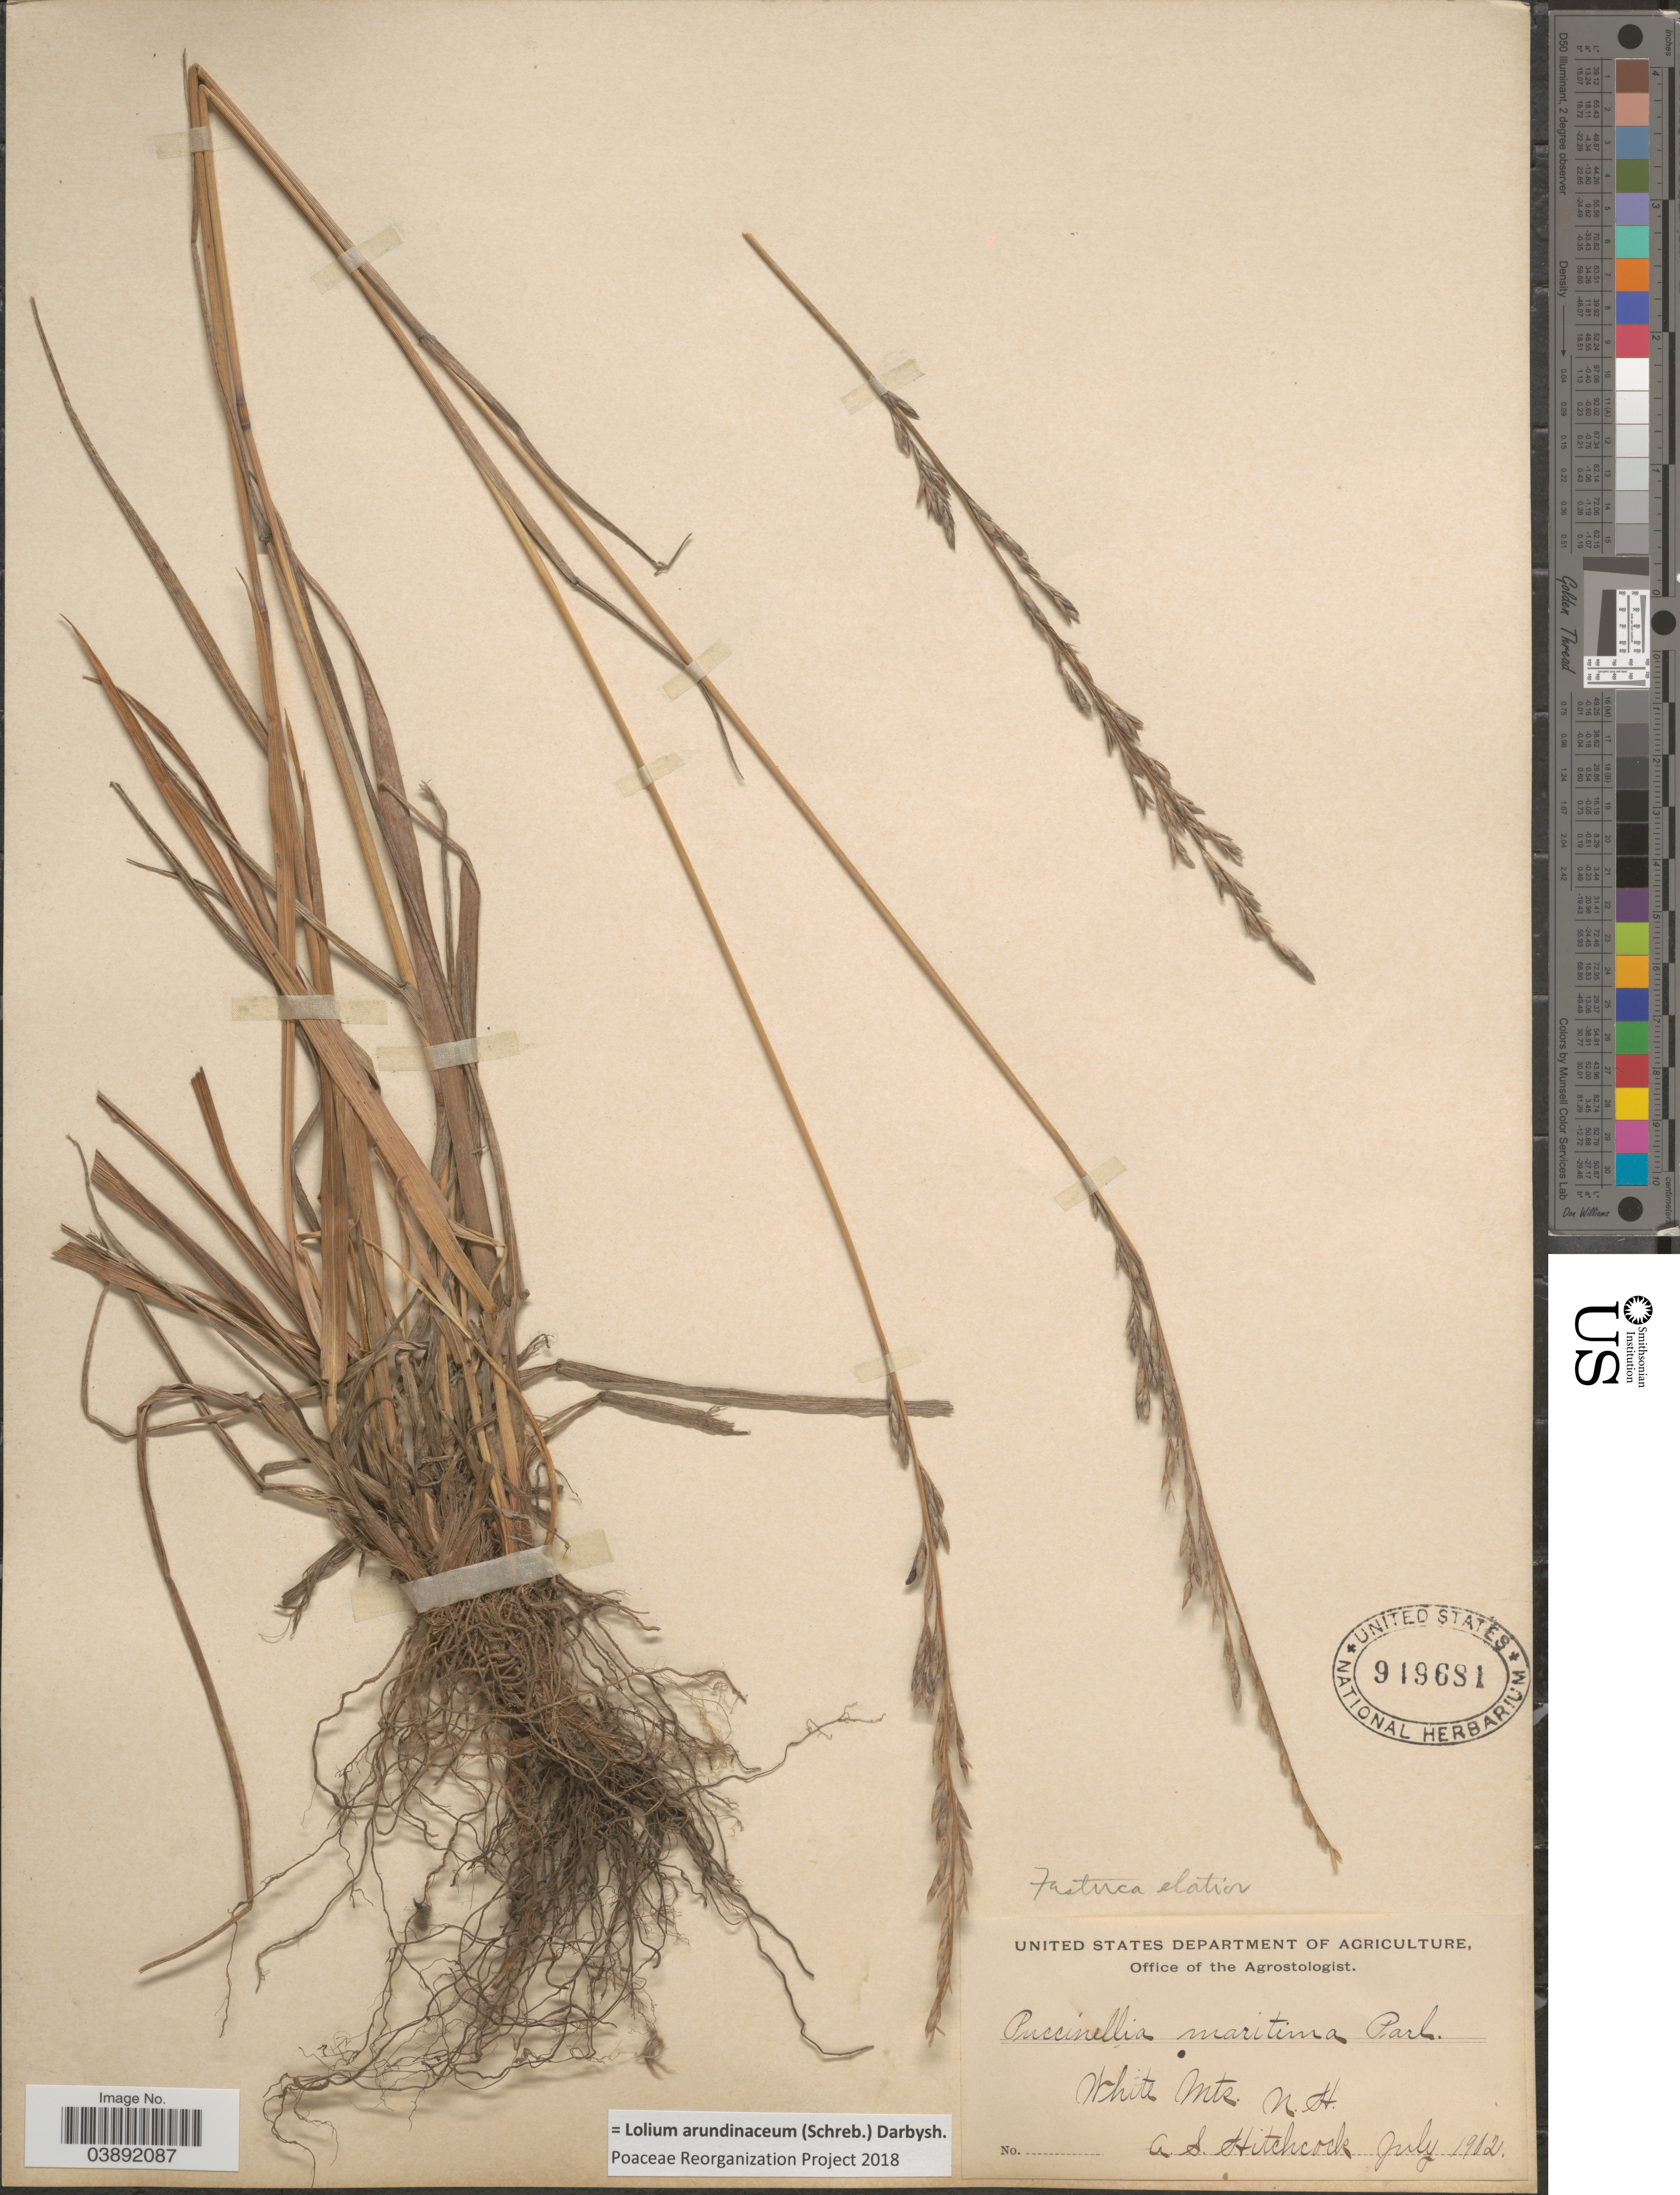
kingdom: Plantae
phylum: Tracheophyta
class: Liliopsida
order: Poales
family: Poaceae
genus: Lolium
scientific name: Lolium arundinaceum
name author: (Schreb.) Darbysh.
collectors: A. S. Hitchcock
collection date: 1902-07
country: United States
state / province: New Hampshire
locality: White Mts.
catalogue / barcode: US 949681